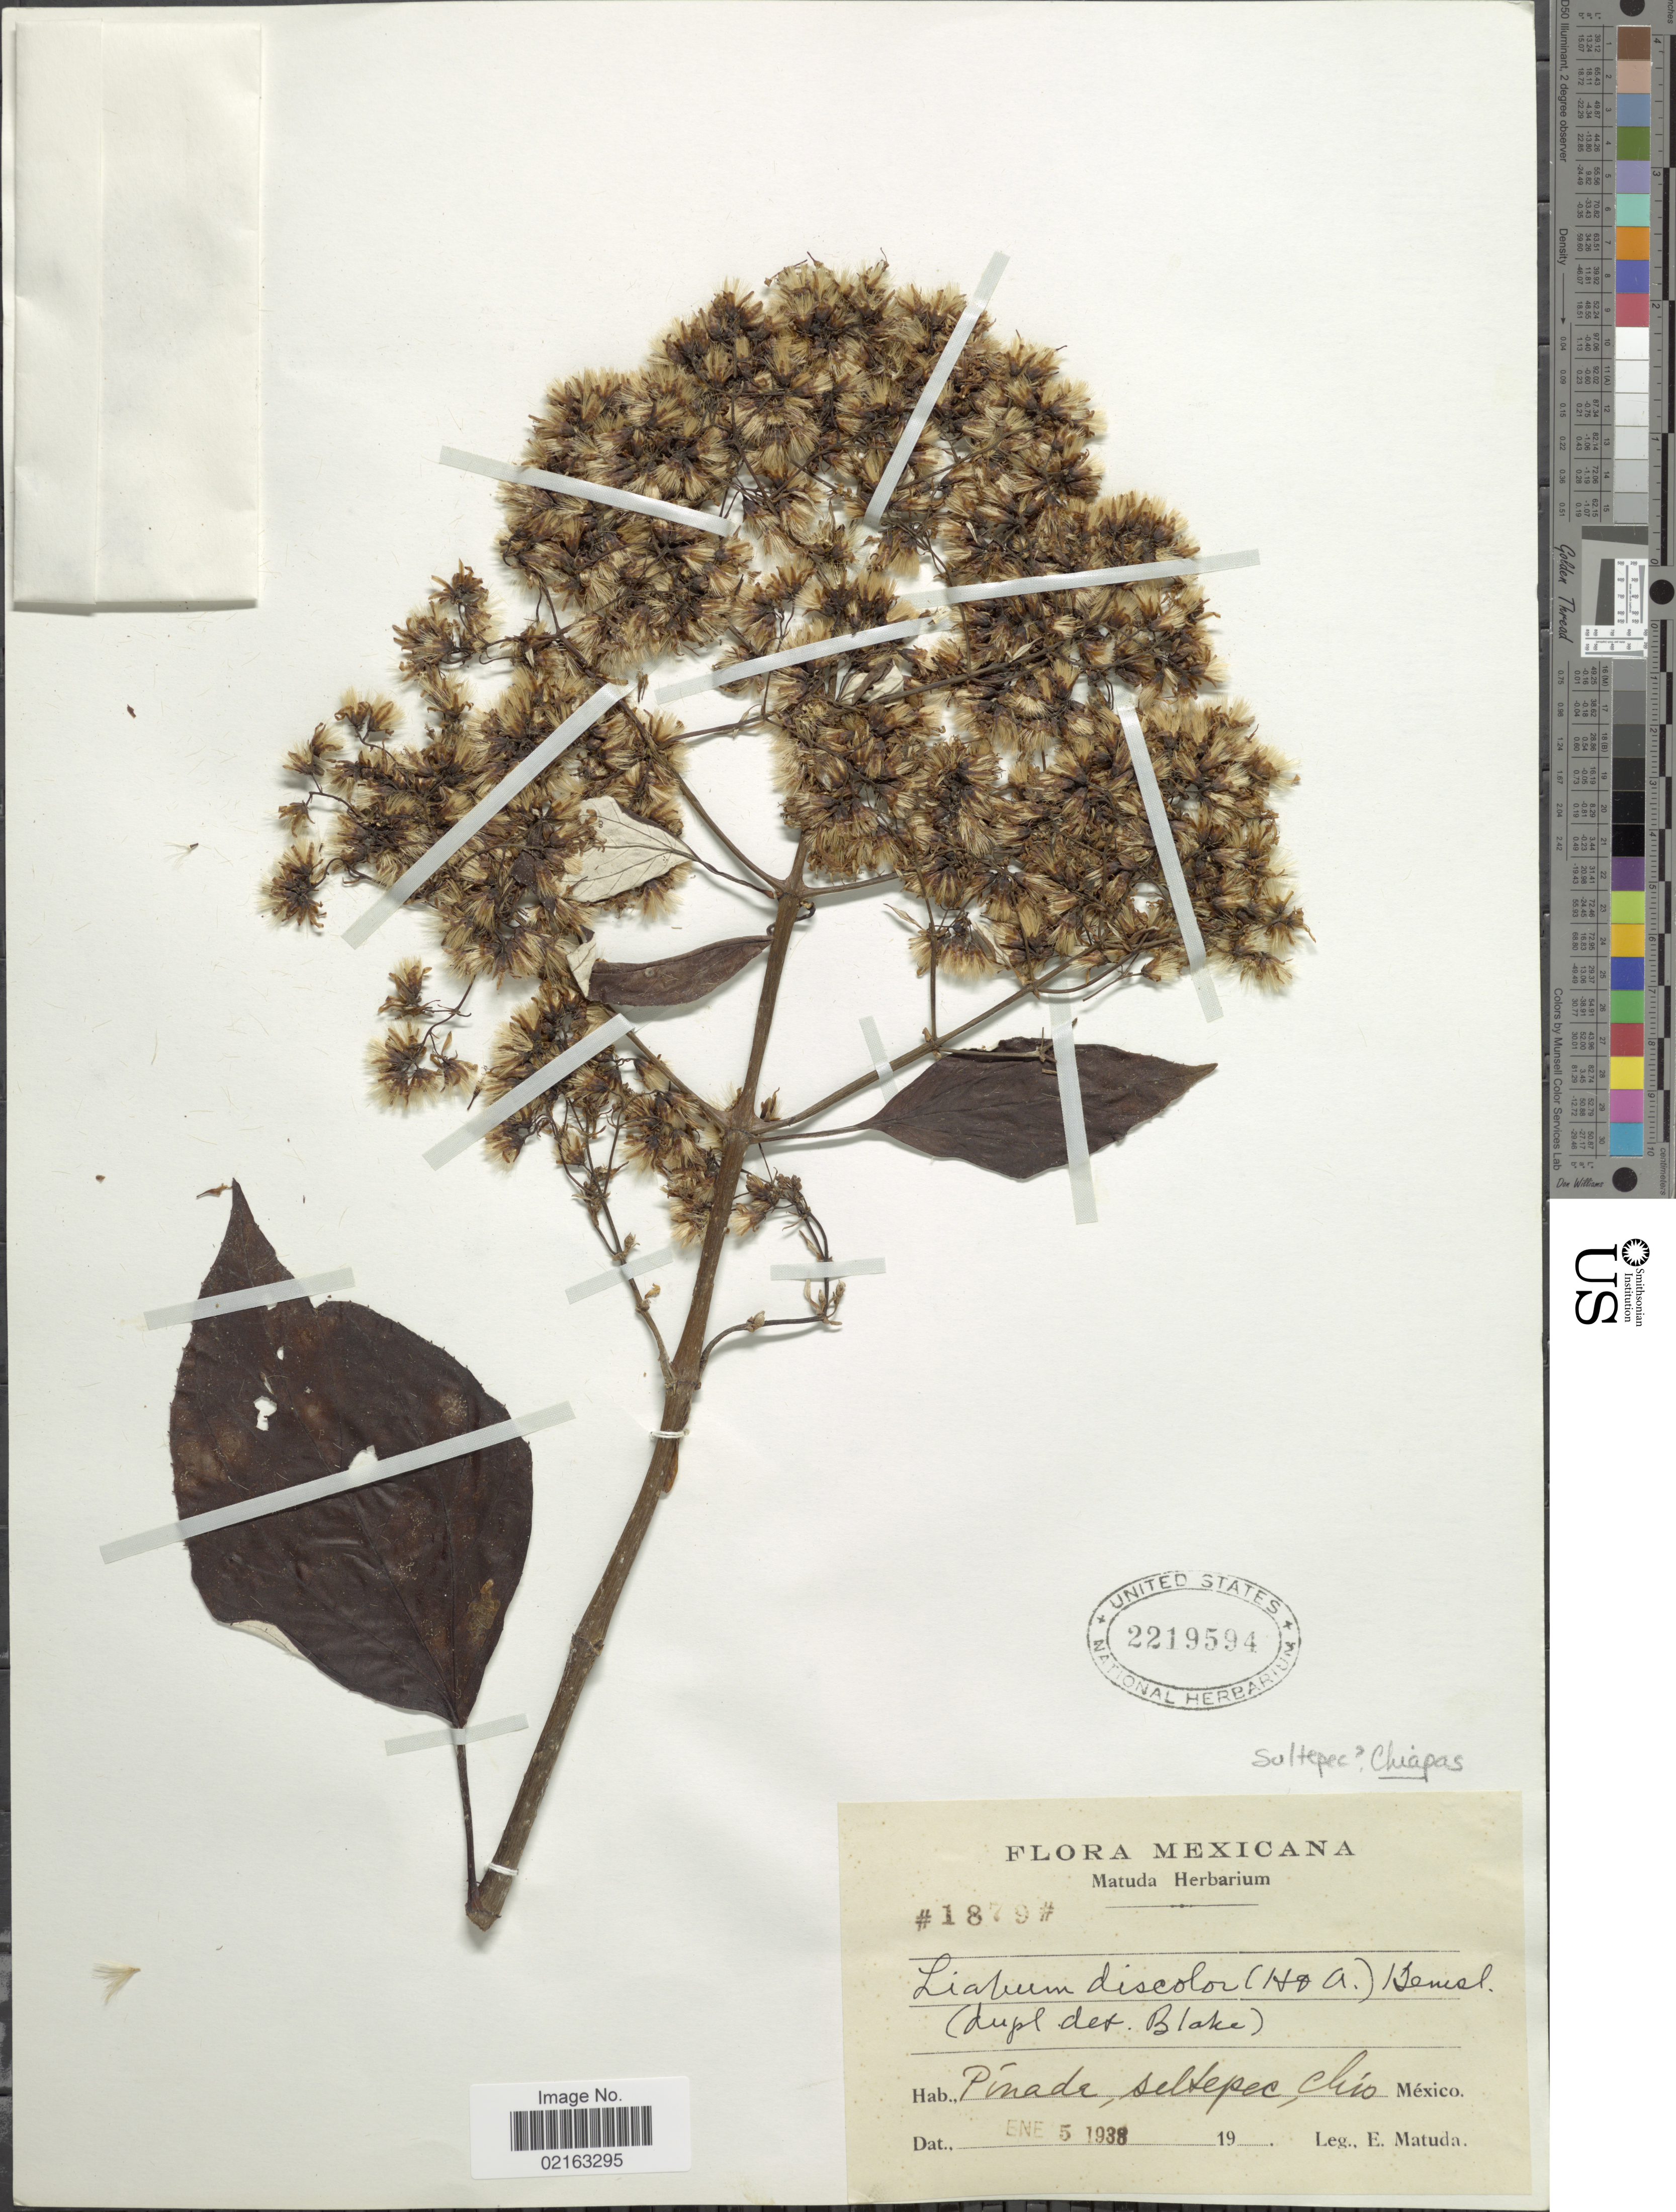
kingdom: Plantae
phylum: Tracheophyta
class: Magnoliopsida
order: Asterales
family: Asteraceae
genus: Sinclairia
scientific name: Sinclairia discolor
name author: Hook. & Arn.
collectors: E. Matuda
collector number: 1879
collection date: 1938-01-05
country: Mexico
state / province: Chiapas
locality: Pinada, seltepec, Chis., México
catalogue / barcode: US 2219594